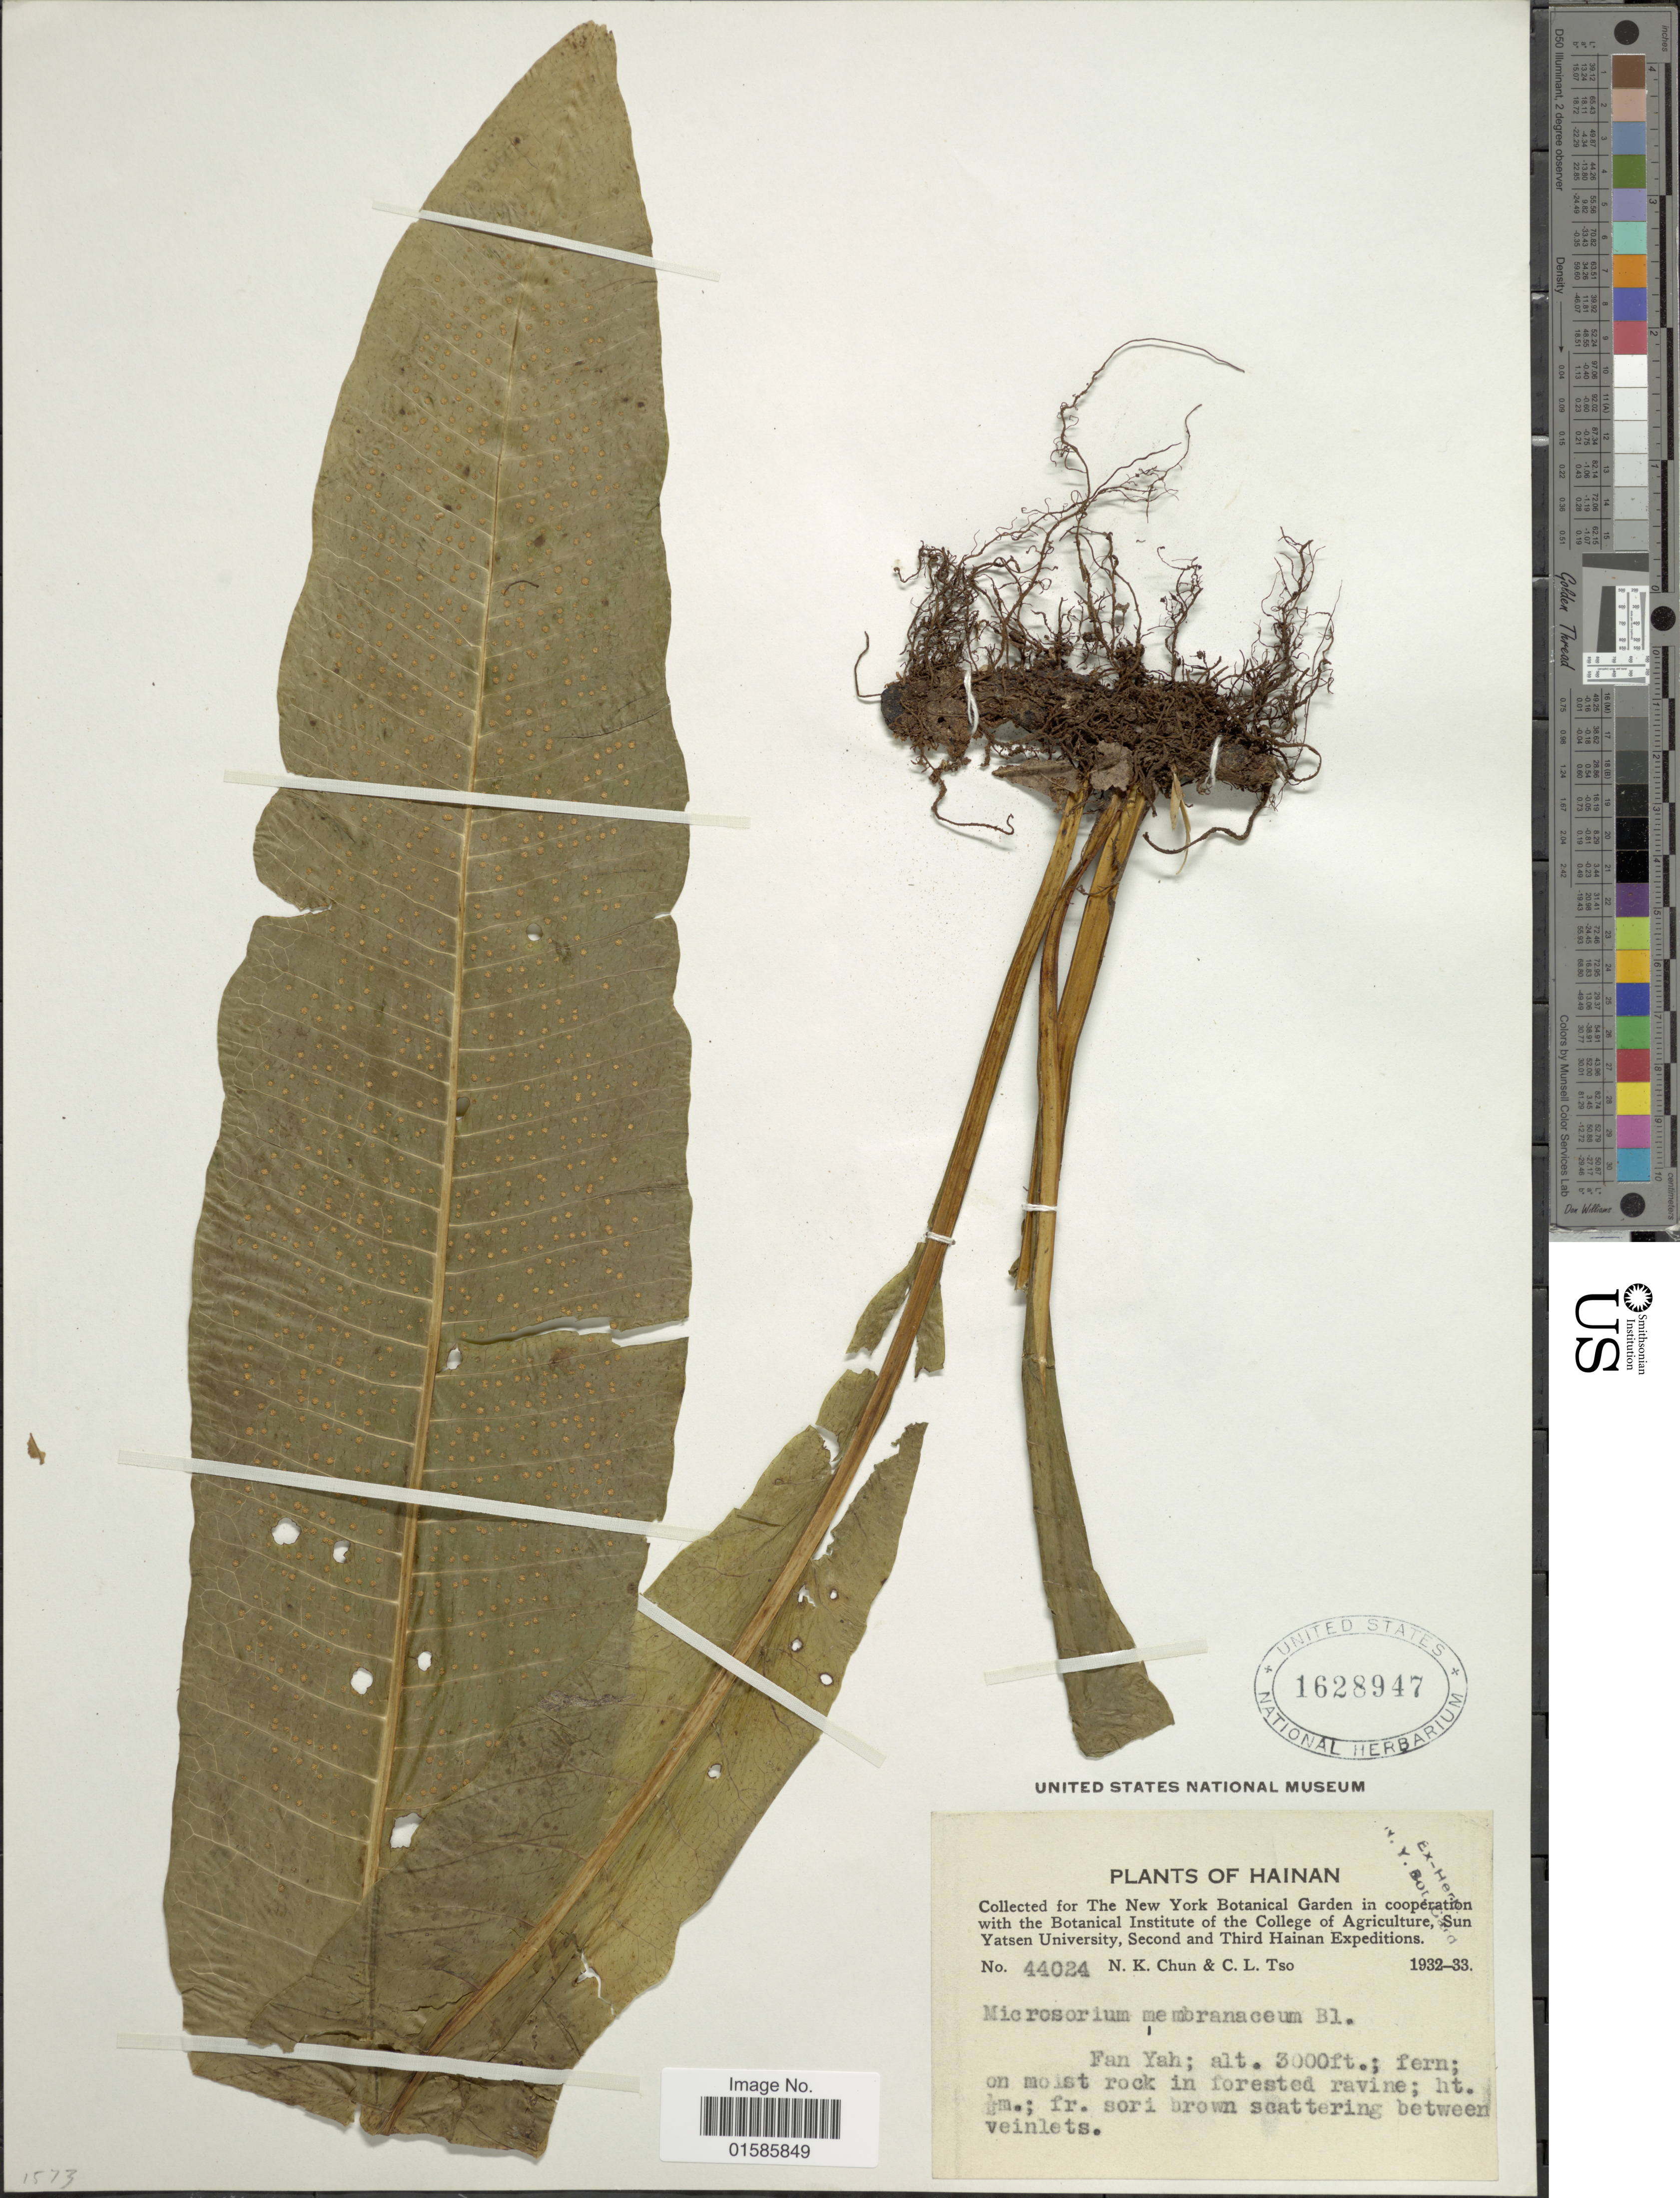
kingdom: Plantae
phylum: Tracheophyta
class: Polypodiopsida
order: Polypodiales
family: Polypodiaceae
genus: Microsorum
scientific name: Microsorum membranaceum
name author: (D. Don) Ching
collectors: N. K. Chun & C. Tso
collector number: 44024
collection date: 1932/1933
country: China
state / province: Hainan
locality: Fan Yah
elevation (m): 914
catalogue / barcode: US 1628947